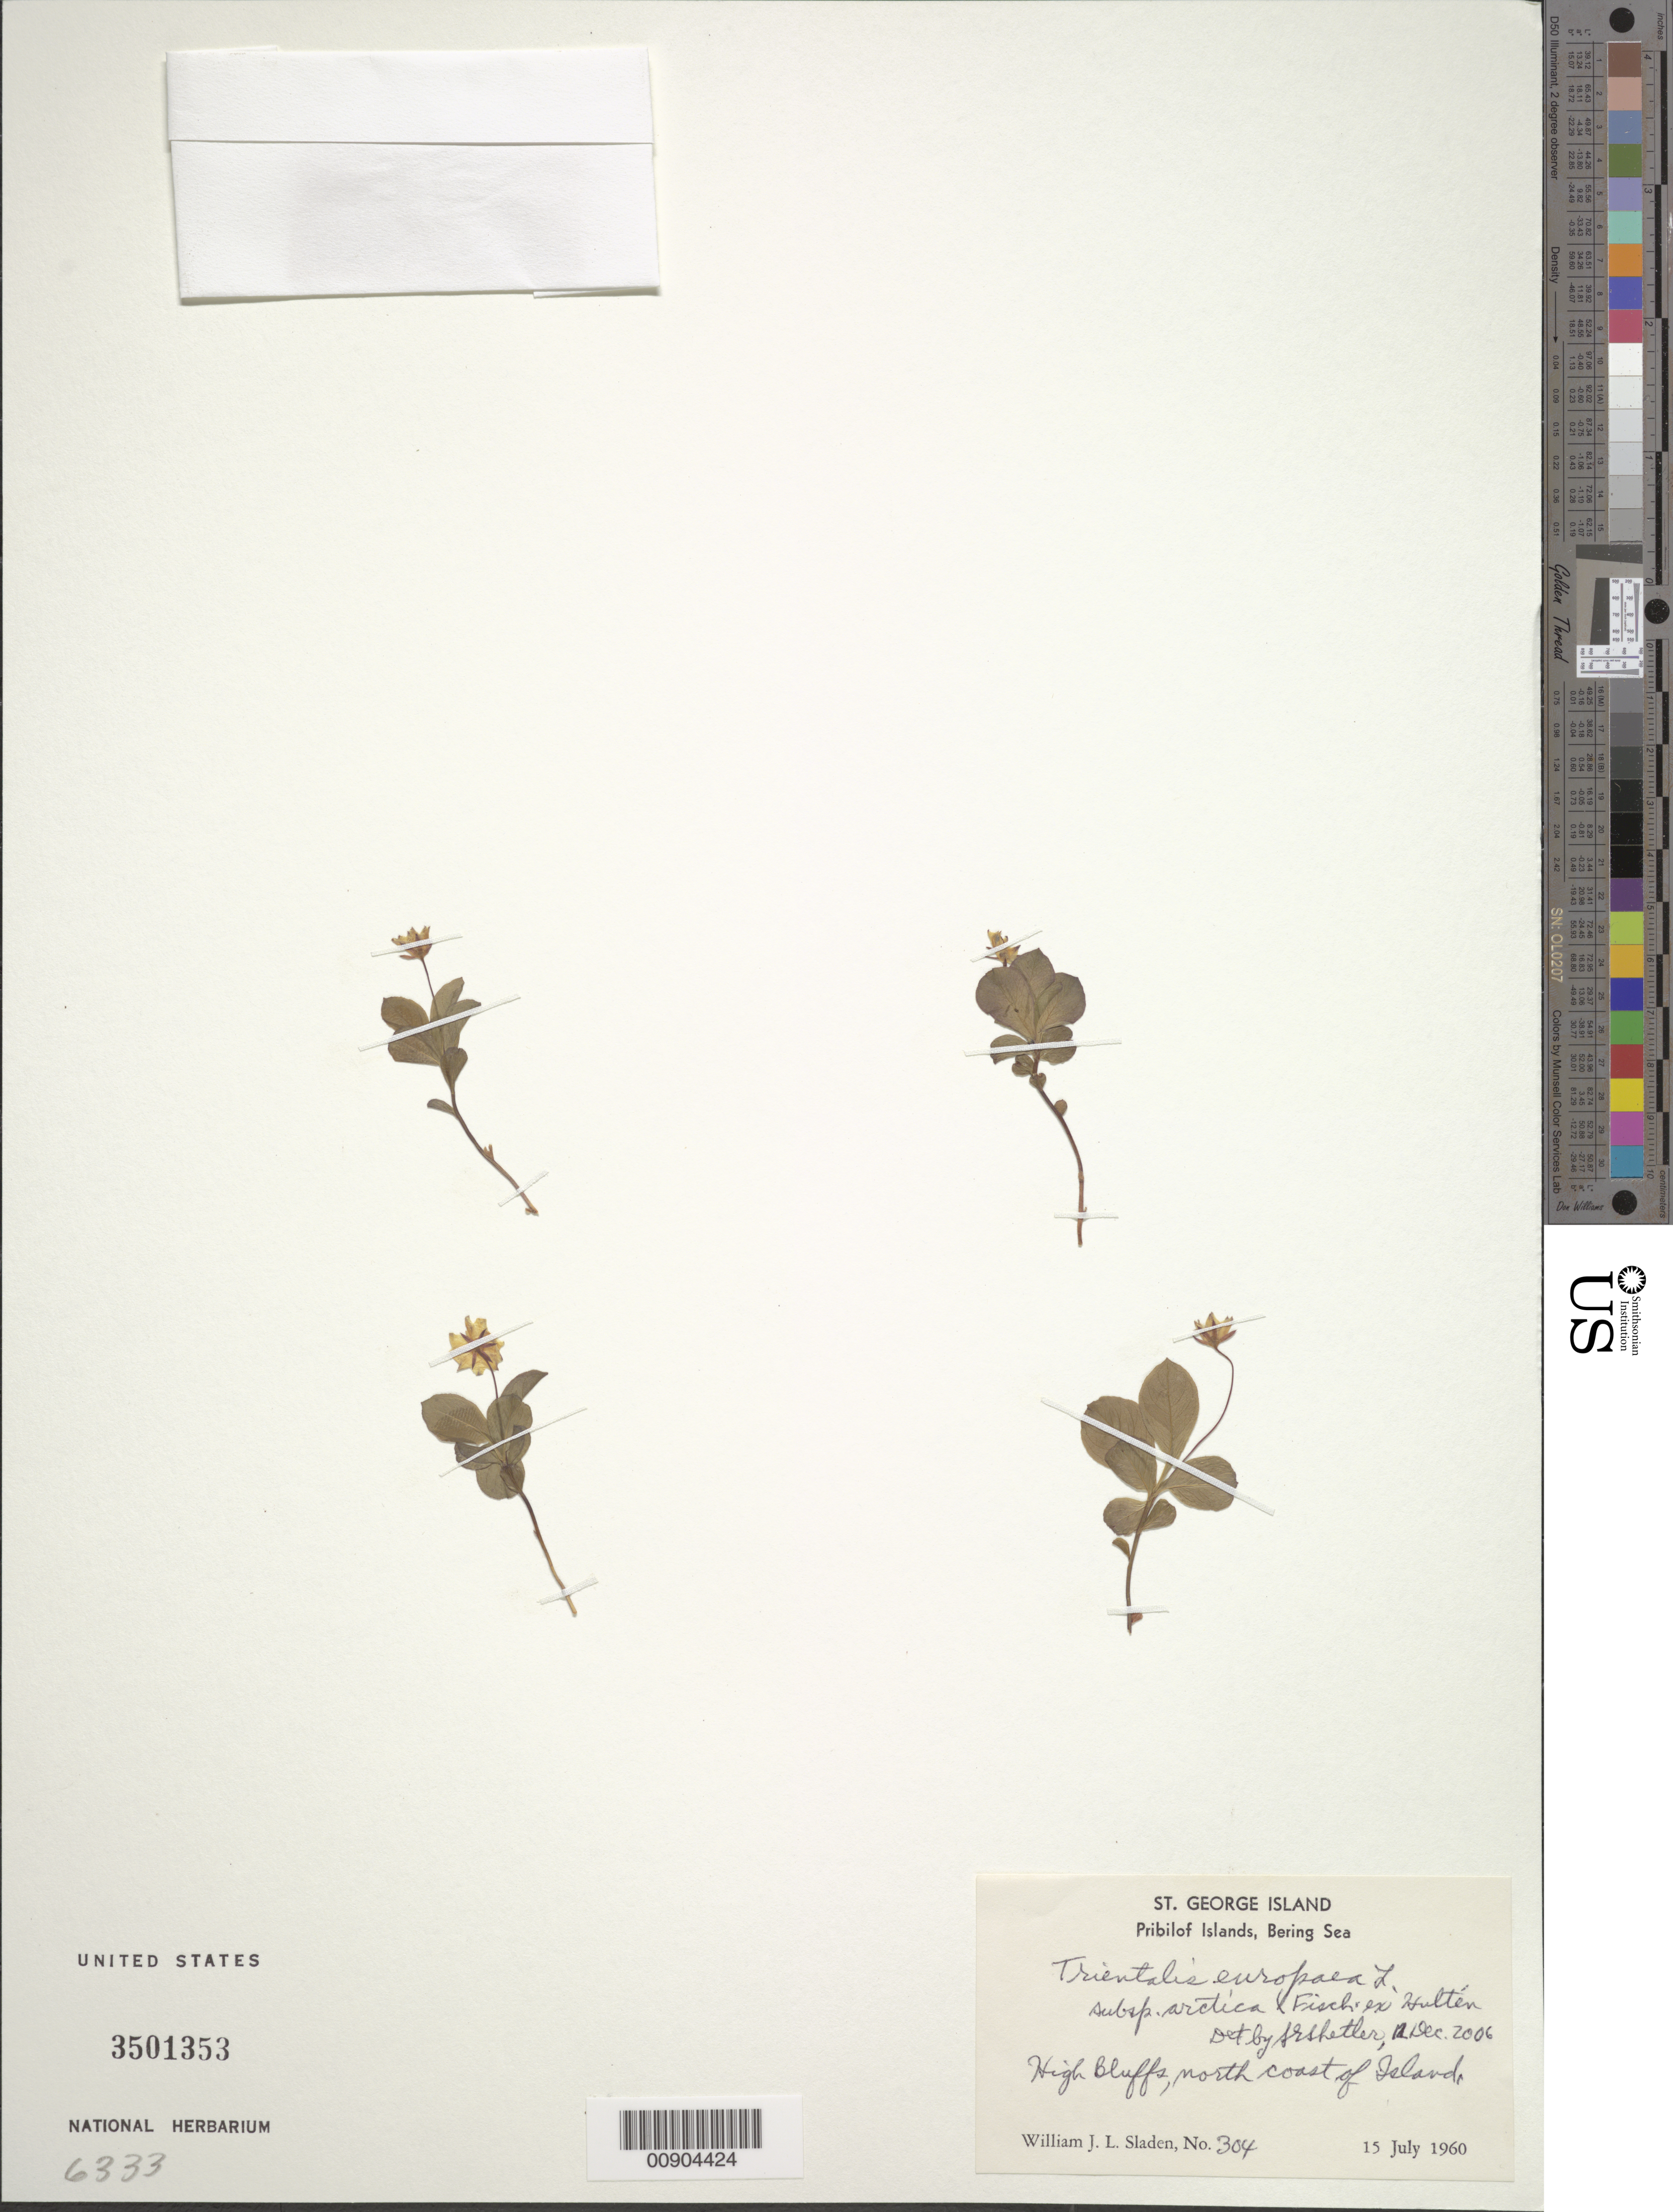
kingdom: Plantae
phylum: Tracheophyta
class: Magnoliopsida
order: Ericales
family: Primulaceae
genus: Trientalis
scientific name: Trientalis europaea subsp. arctica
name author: (Fisch. ex Hook.) Hultén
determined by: Shetler, Stanwyn G., (US), NMNH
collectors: W. Sladen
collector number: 304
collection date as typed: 15 Jul 1960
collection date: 1960-07-15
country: United States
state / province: Alaska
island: St. George Island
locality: St. George Island. High Bluffs, north coast of island., Bering Sea, Pribilof Islands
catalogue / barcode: US 3501353